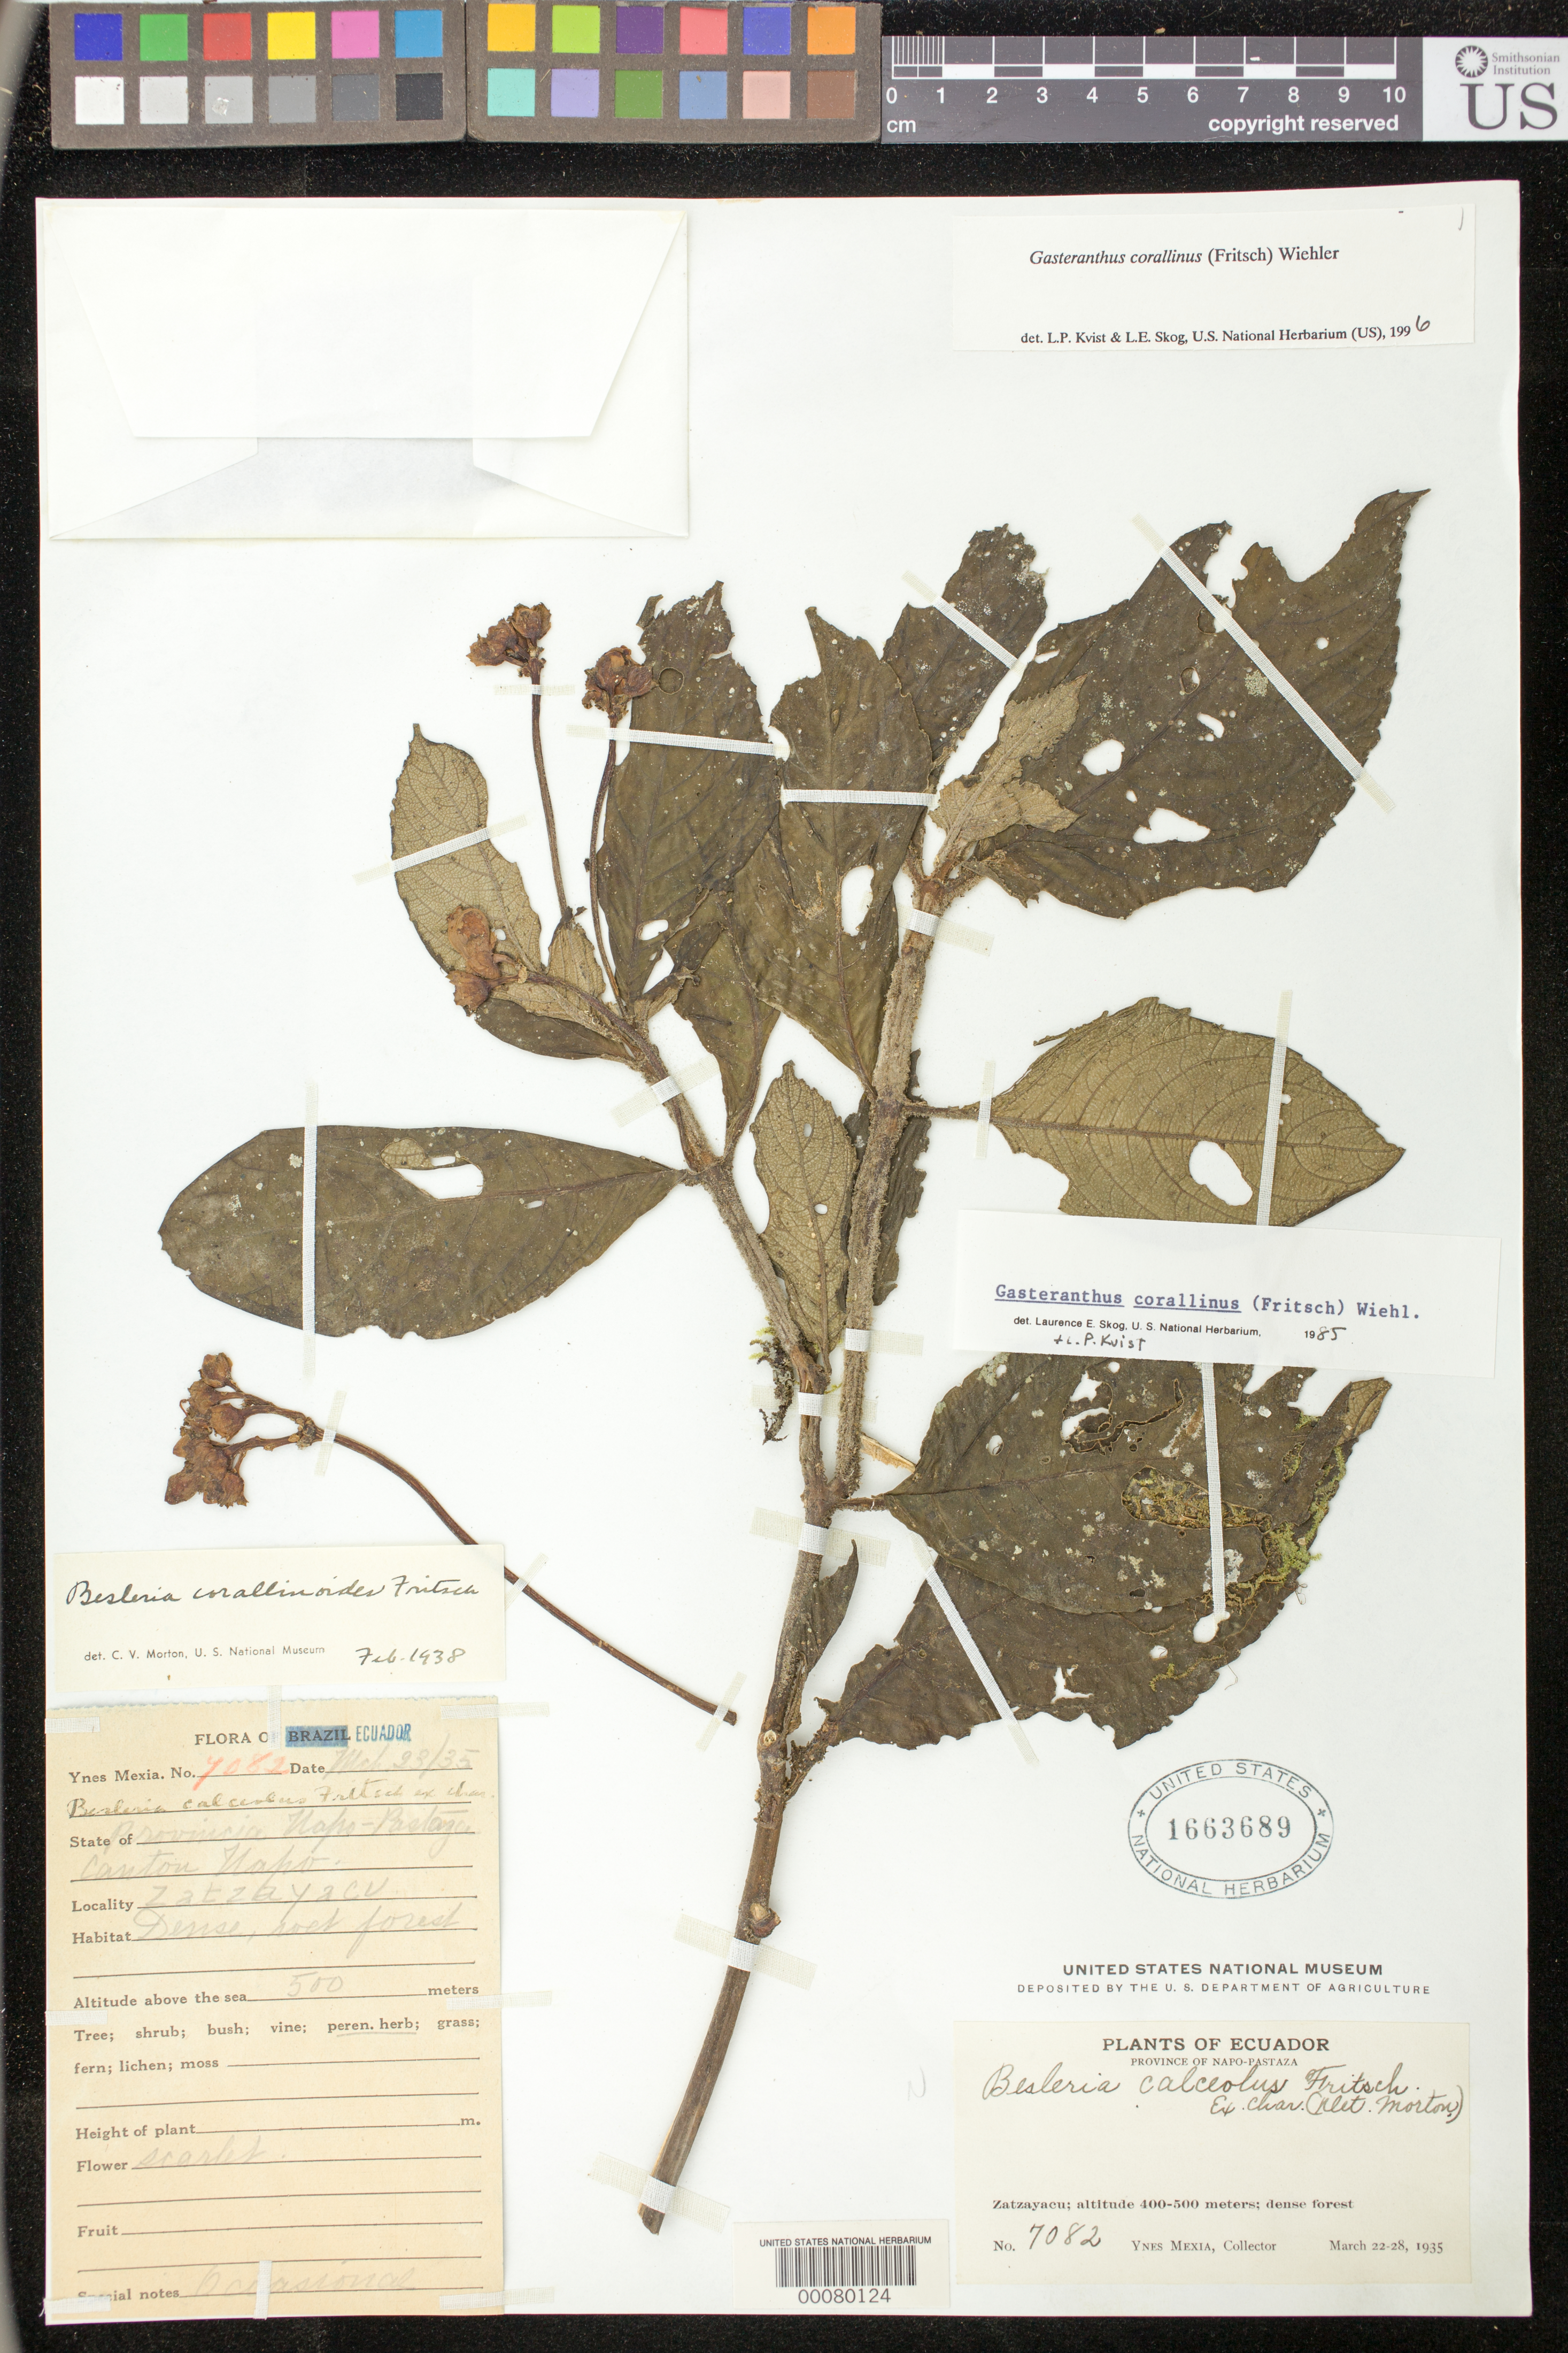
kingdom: Plantae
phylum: Tracheophyta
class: Magnoliopsida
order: Lamiales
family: Gesneriaceae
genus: Gasteranthus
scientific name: Gasteranthus corallinus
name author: (Fritsch) Wiehler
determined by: Skog, Laurence E.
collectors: Y. Mexia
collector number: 7082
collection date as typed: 23 Mar 1935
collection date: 1935-03-23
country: Ecuador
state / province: Napo / Pastaza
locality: Canton Napo, Zatzayacu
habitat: Dense, wet forest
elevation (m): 500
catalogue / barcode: US 1663689